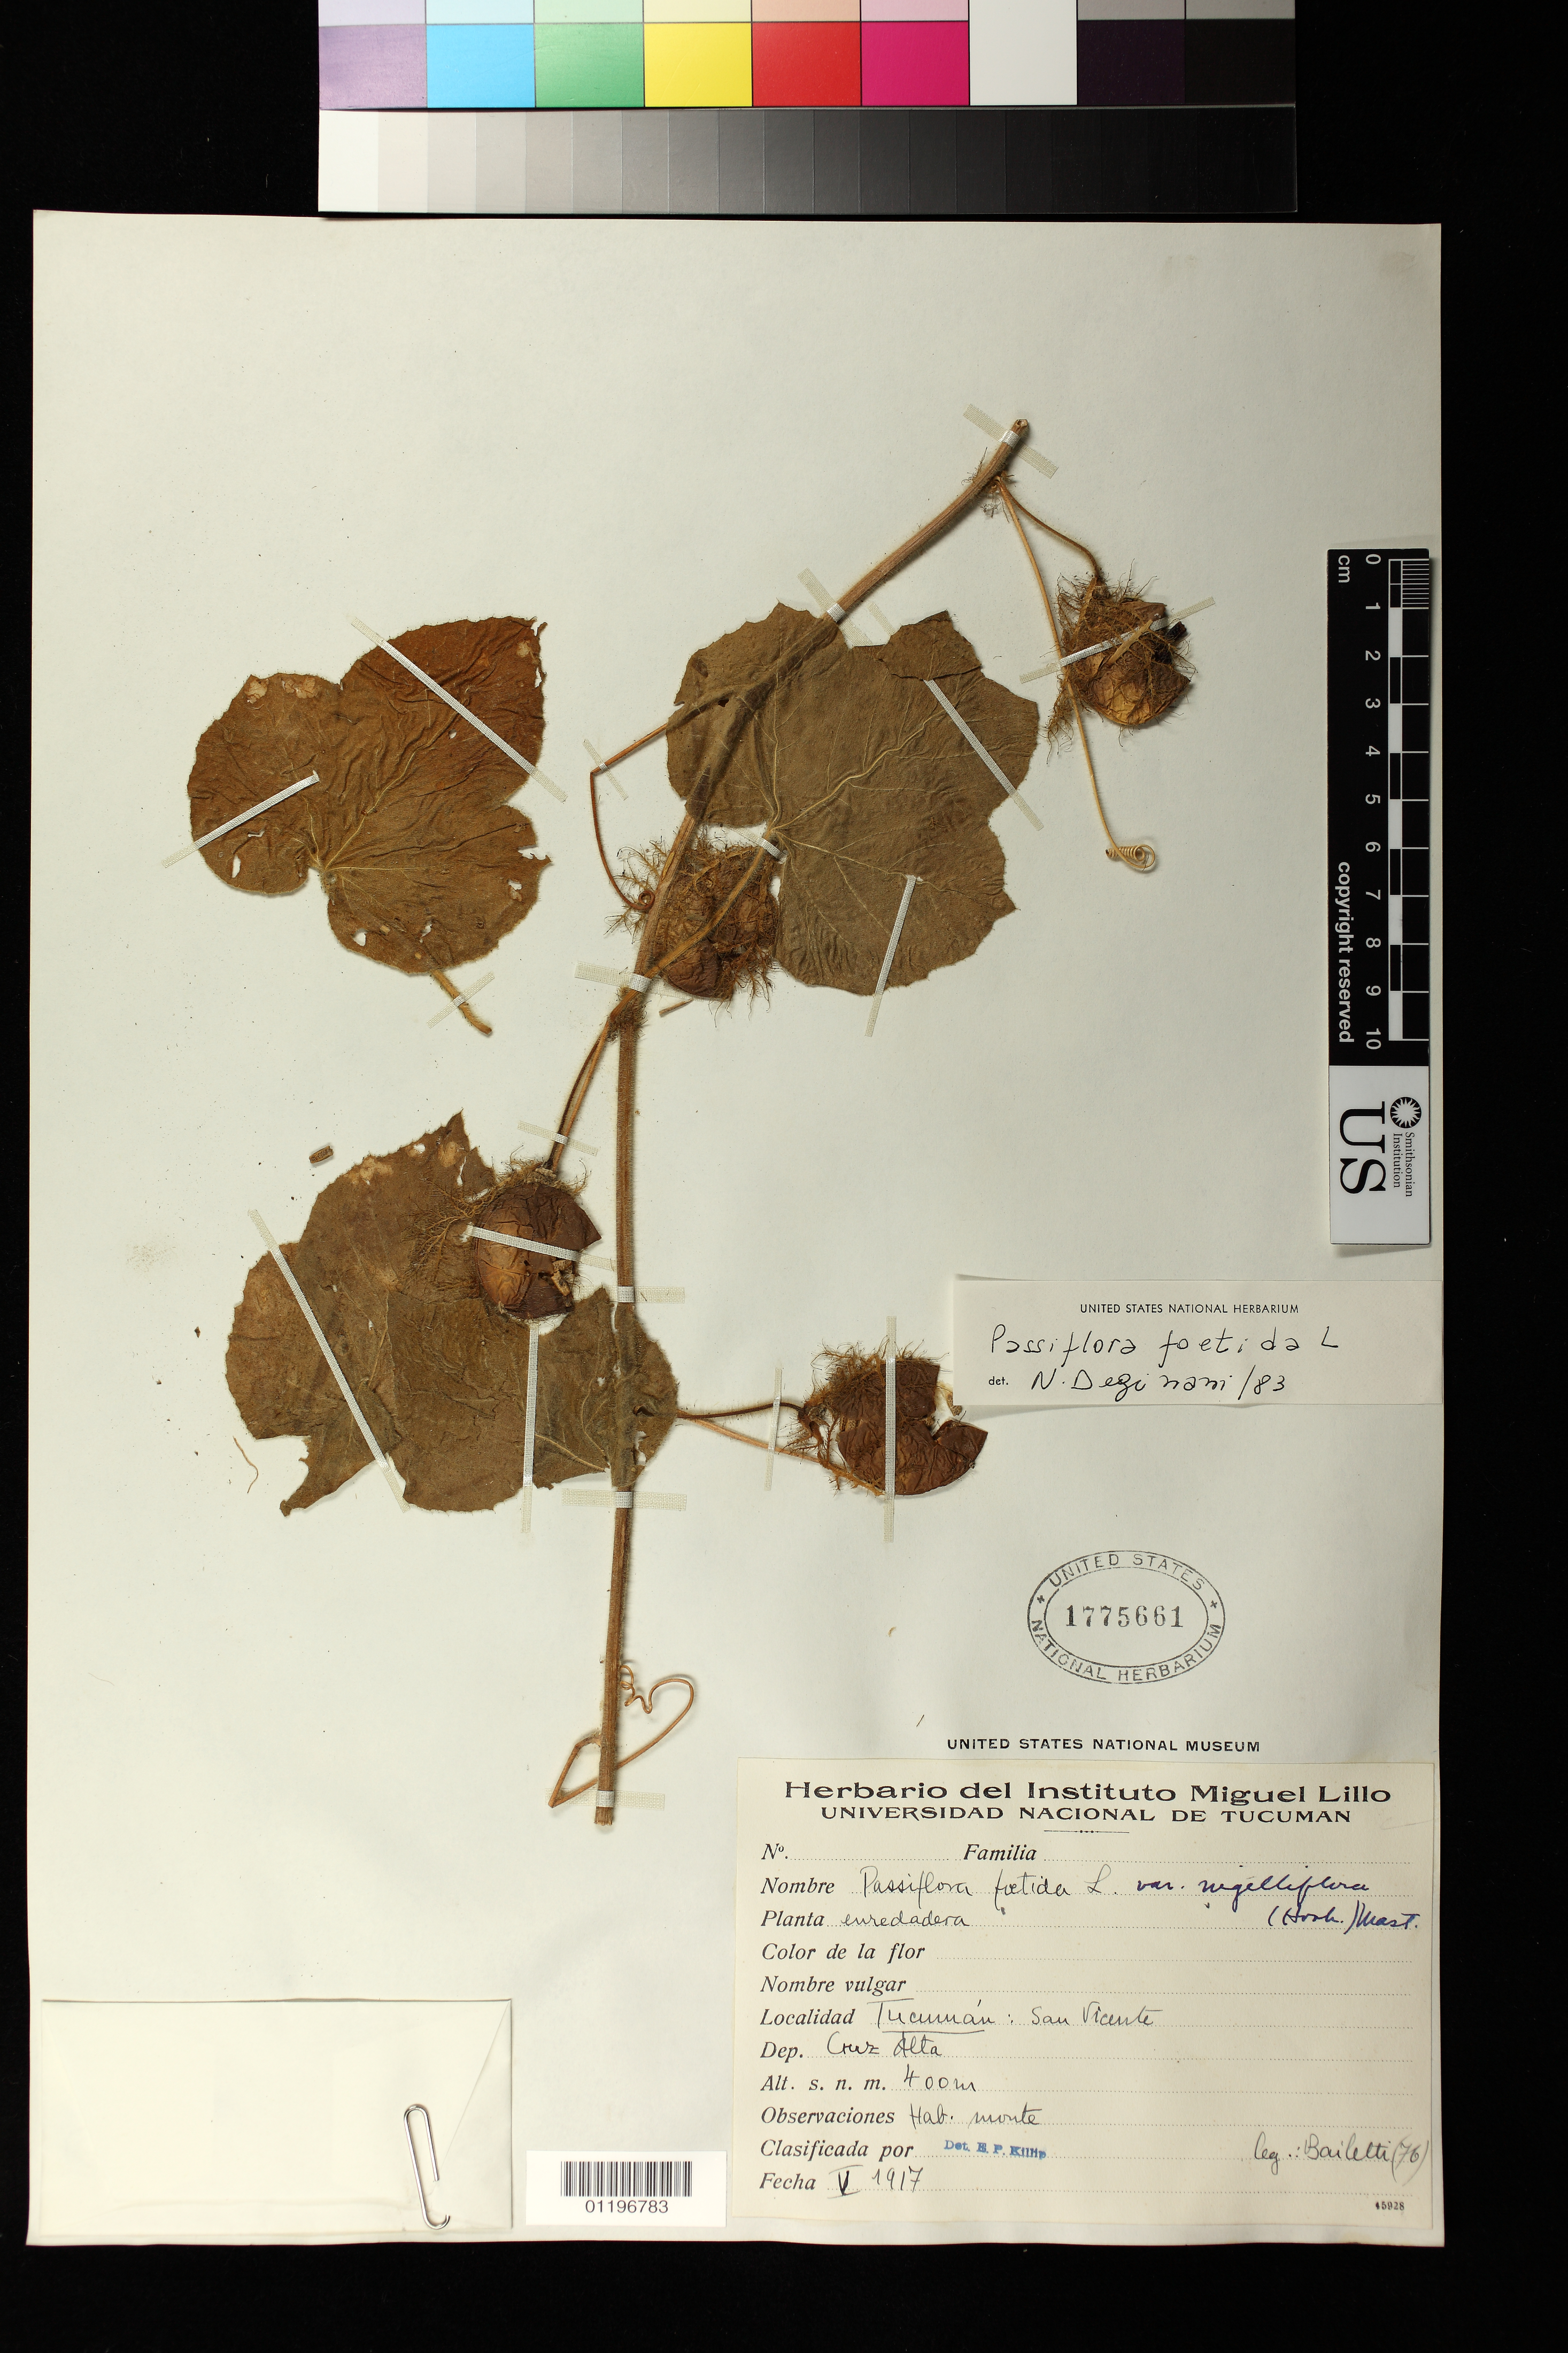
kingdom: Plantae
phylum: Tracheophyta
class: Magnoliopsida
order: Malpighiales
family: Passifloraceae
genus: Passiflora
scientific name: Passiflora foetida var. nigelliflora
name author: (Hook.) Mast.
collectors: Bailetti, --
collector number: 76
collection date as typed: May 1917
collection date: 1917-05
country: Argentina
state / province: Tucumán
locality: Tucuman: San Vicente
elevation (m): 400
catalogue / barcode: US 1775661